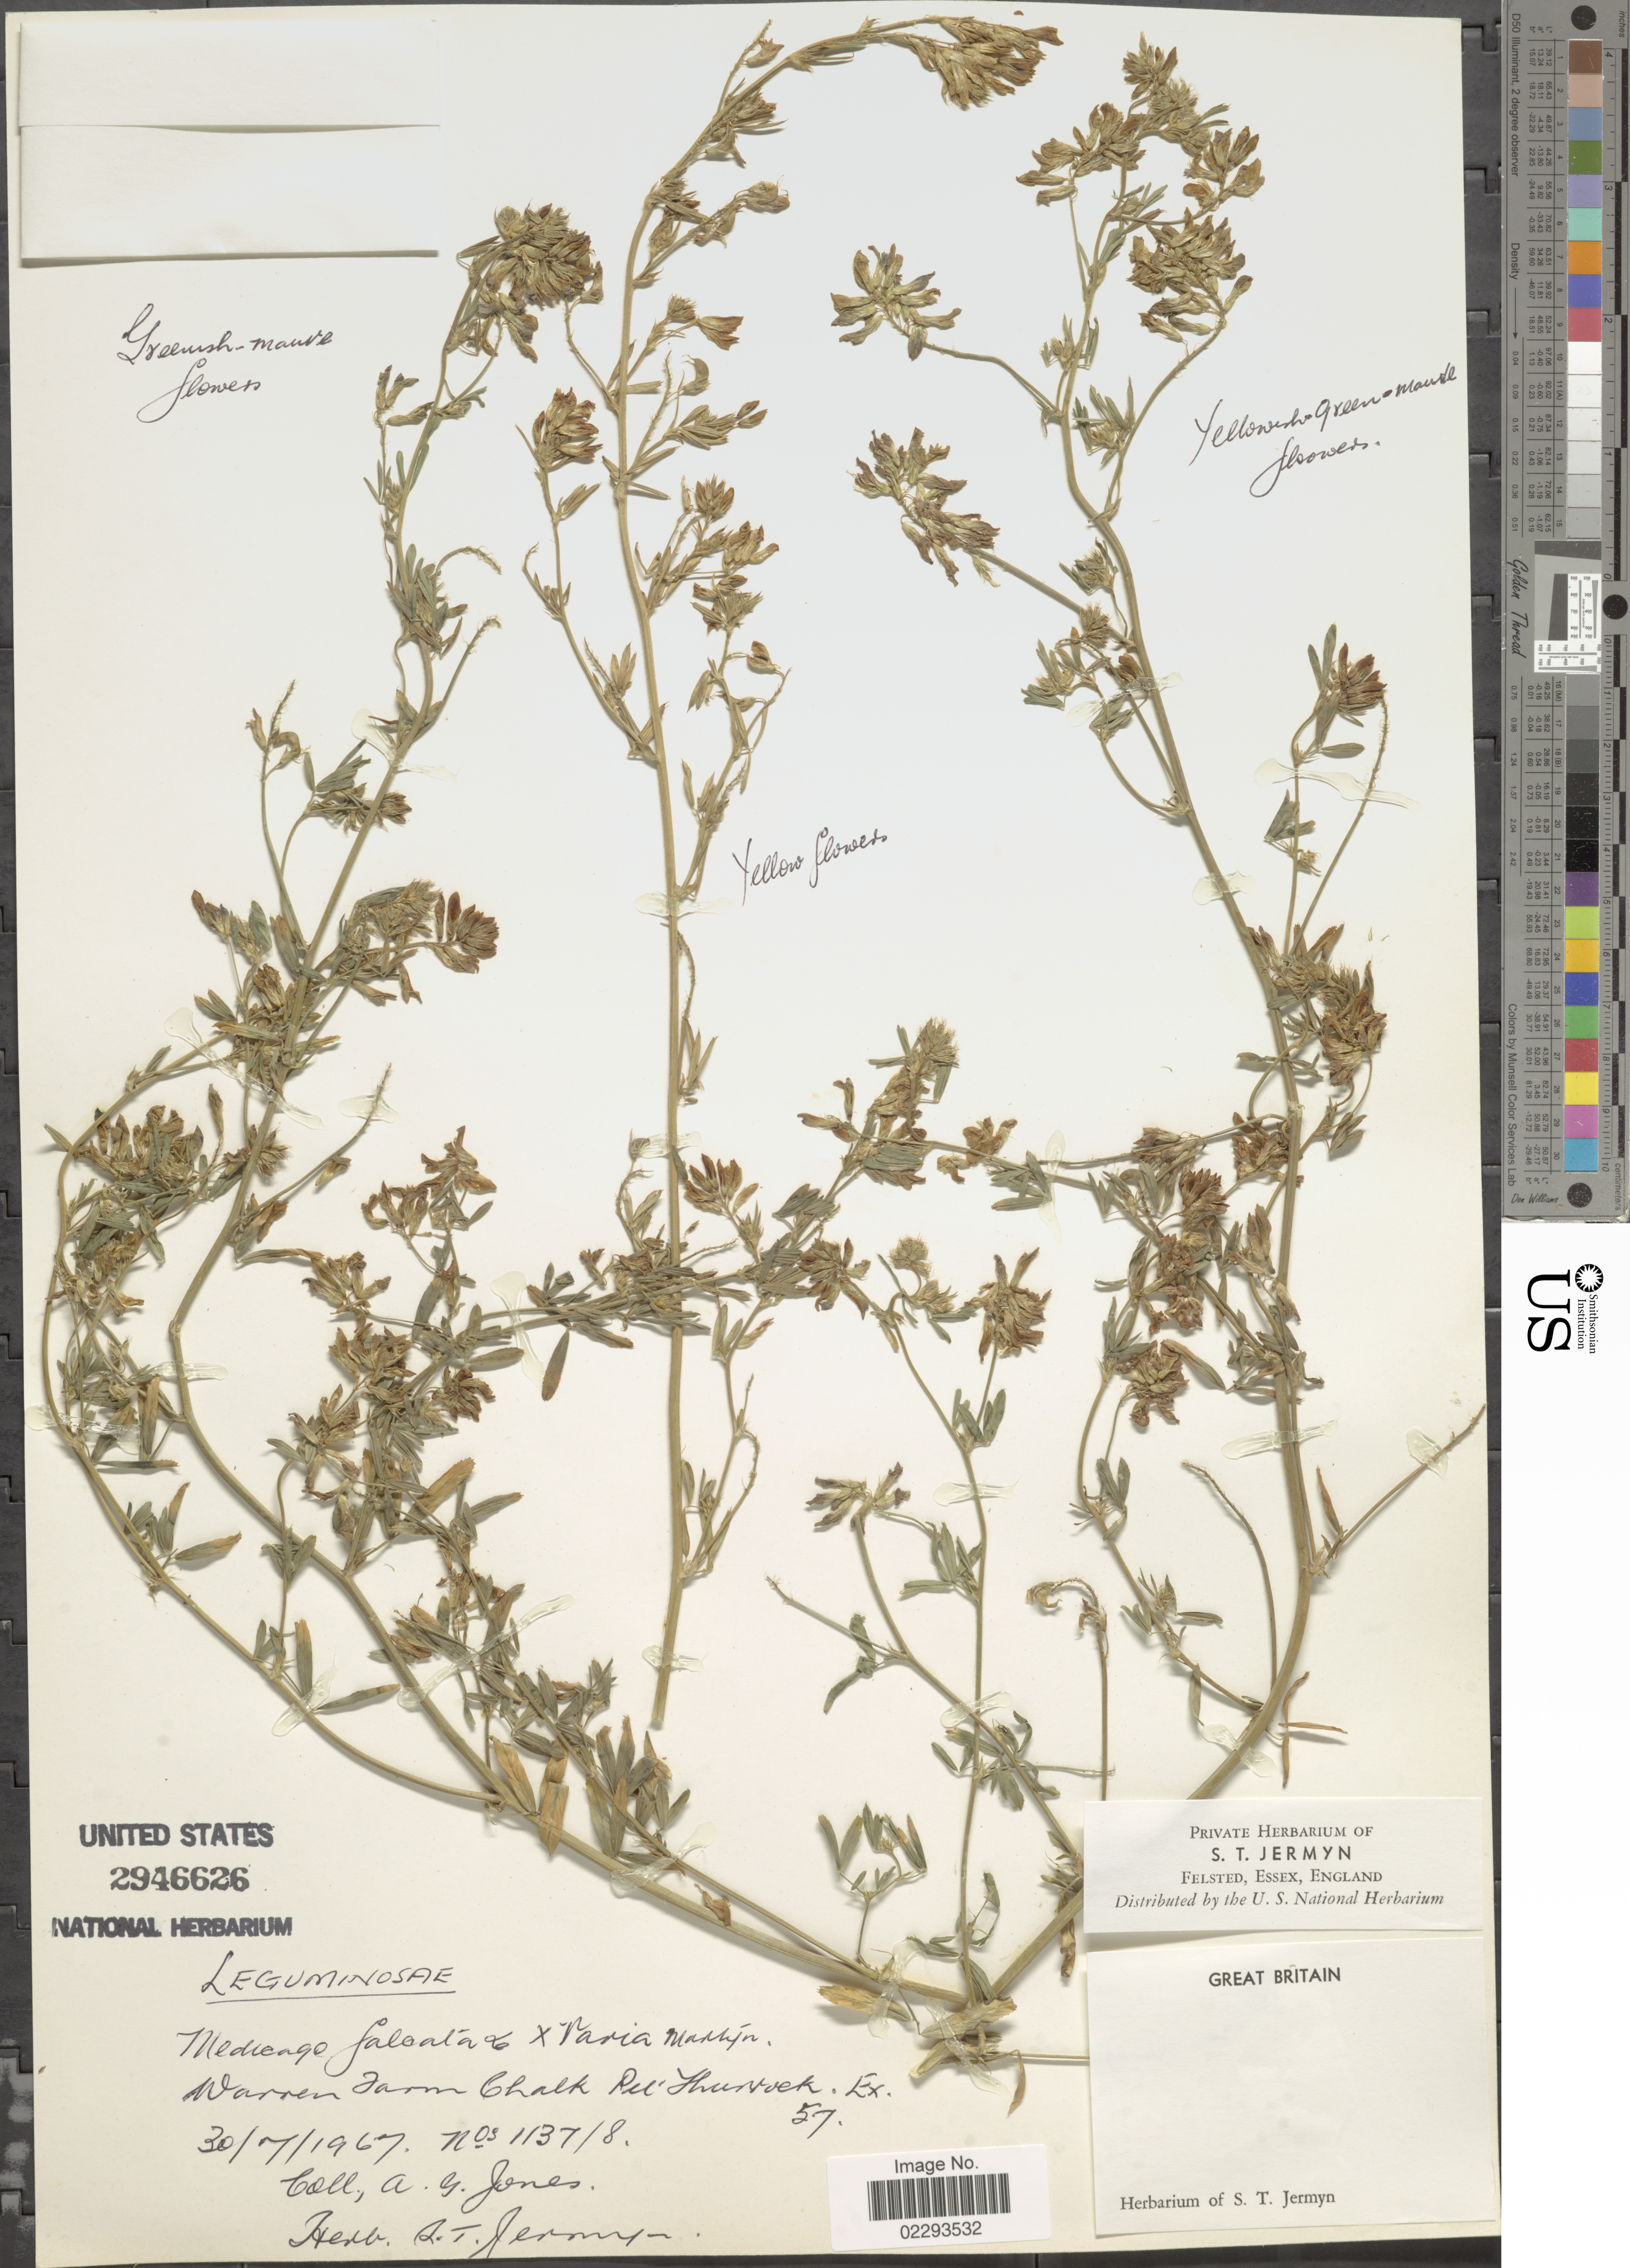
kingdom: Plantae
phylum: Tracheophyta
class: Magnoliopsida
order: Fabales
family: Fabaceae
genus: Medicago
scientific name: Medicago falcata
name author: L.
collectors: ex herb. S. T. Jermyn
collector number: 1137/8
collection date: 1967-07-30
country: United Kingdom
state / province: England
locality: Great Britain, Warren Farm Chalk Pit. Thurrock, Ex.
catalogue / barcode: US 2946626